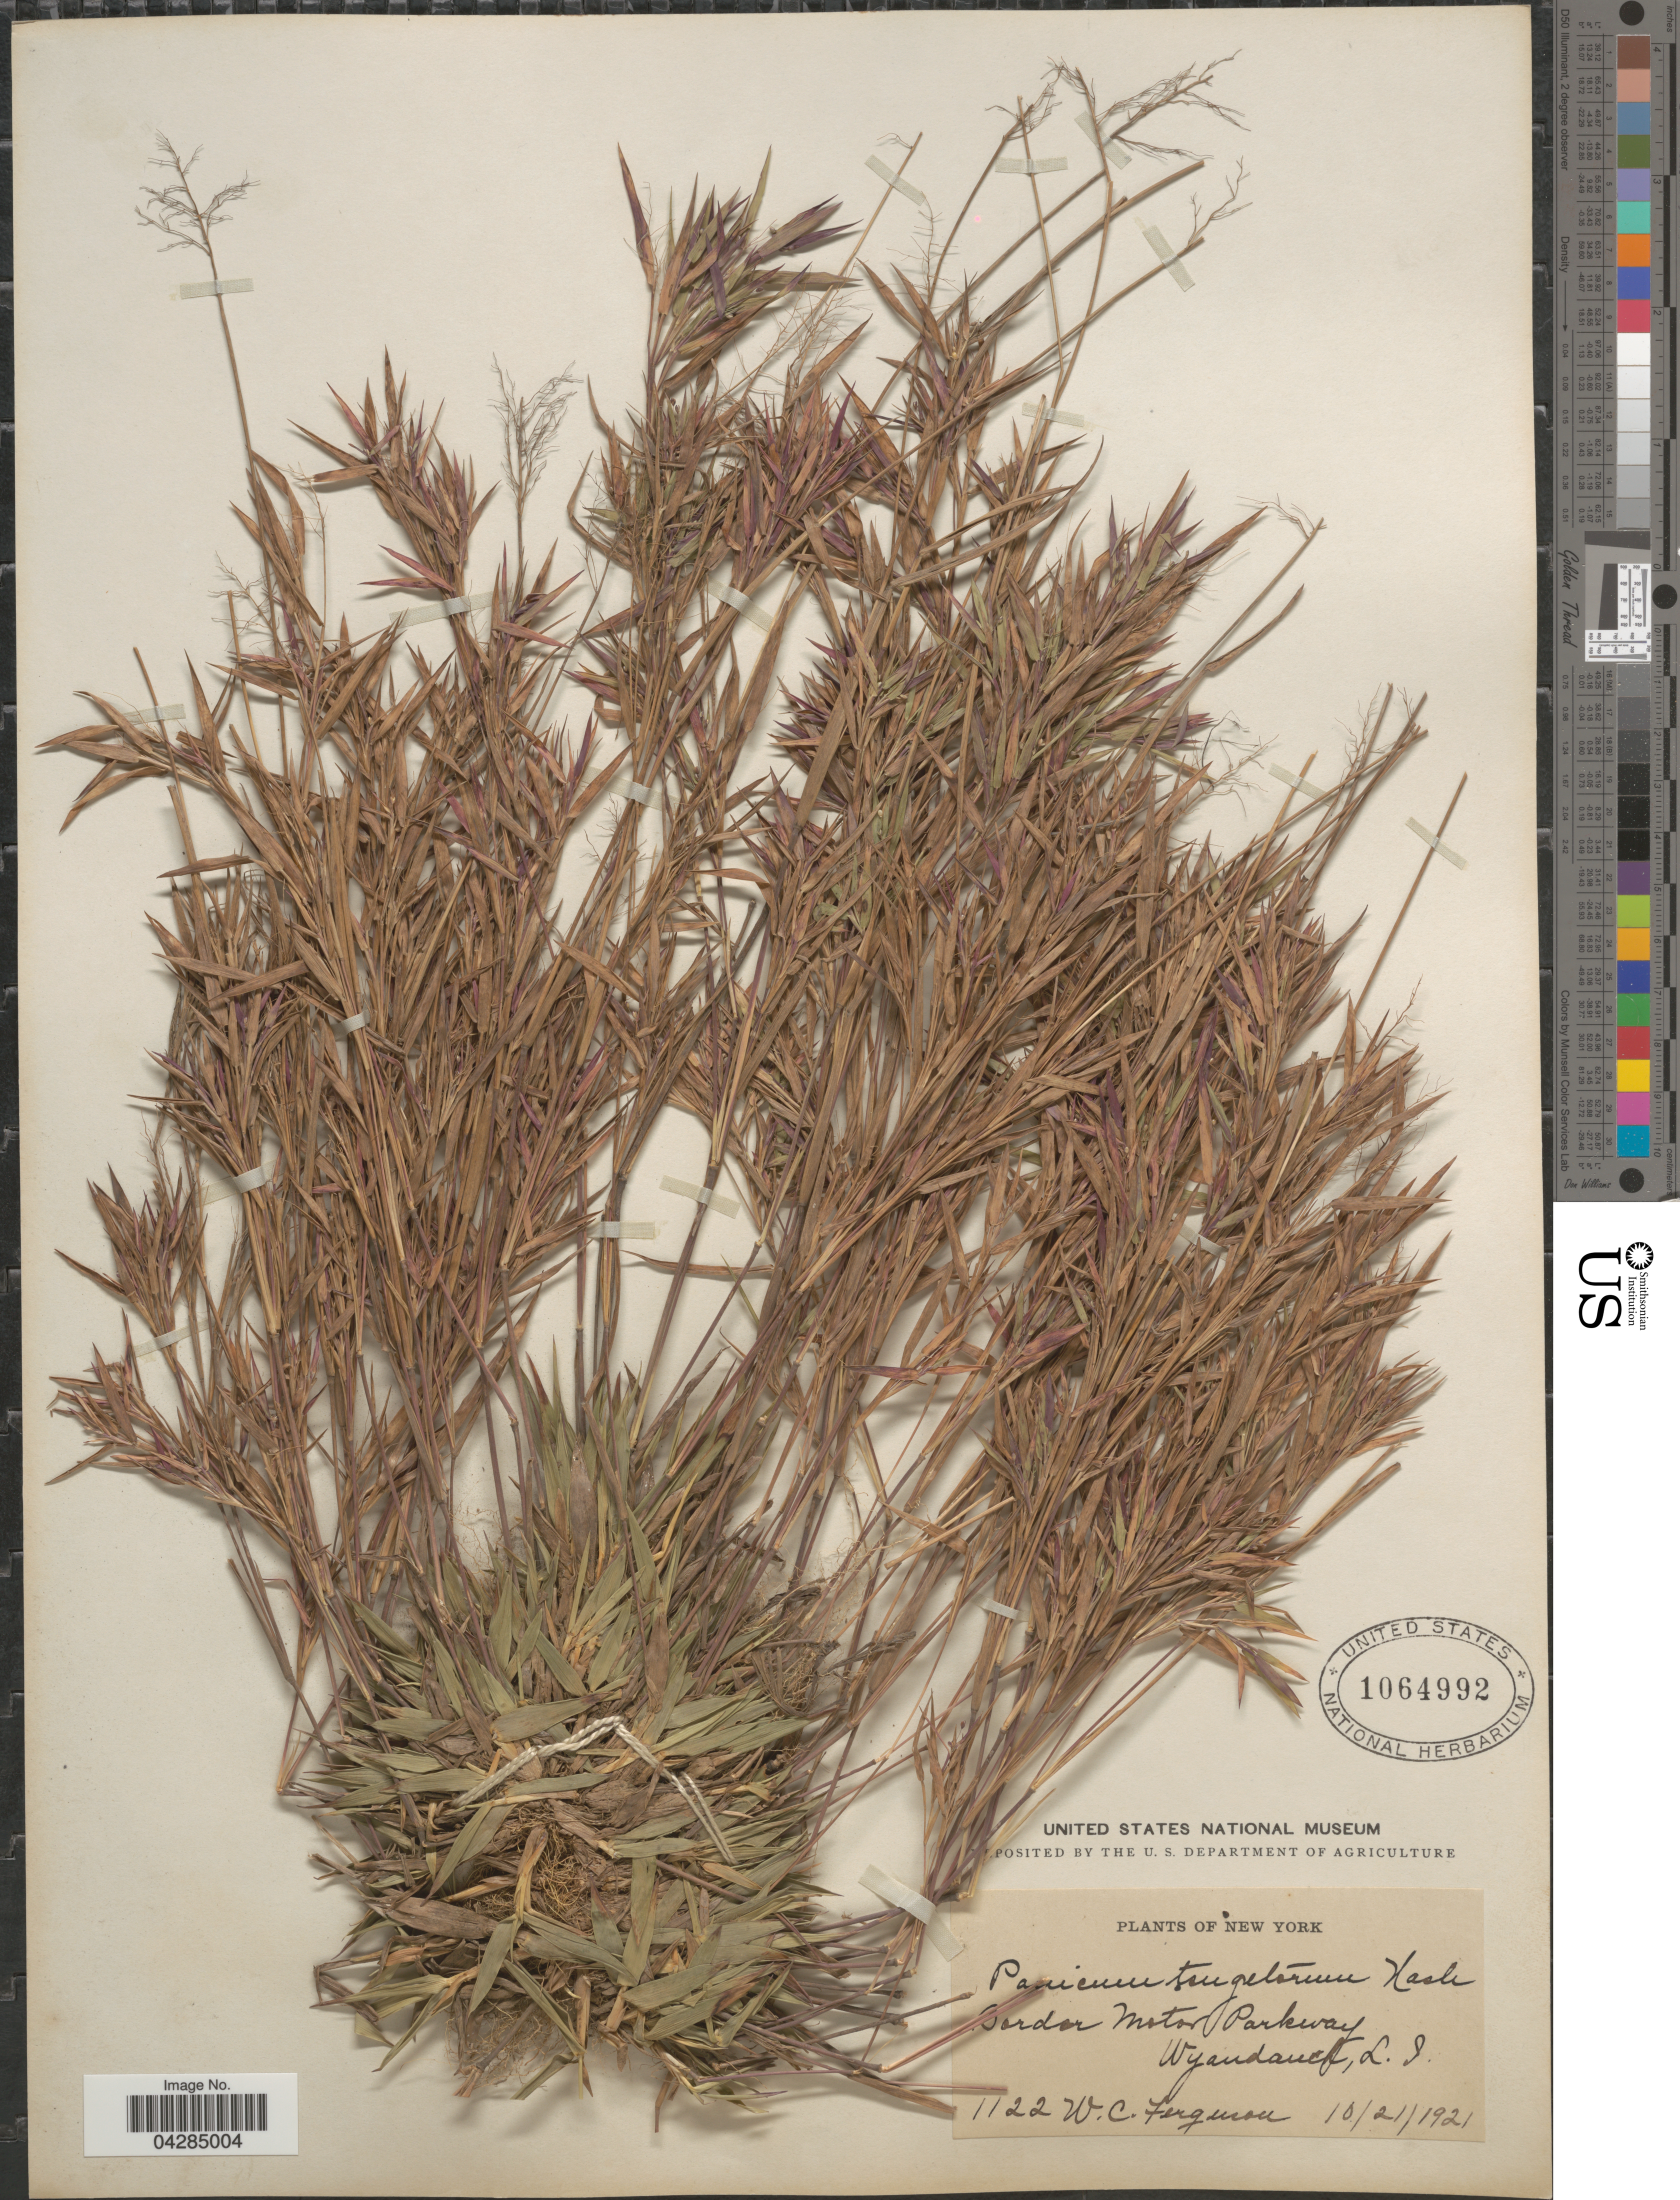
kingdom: Plantae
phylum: Tracheophyta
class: Liliopsida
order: Poales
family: Poaceae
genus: Dichanthelium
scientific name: Dichanthelium portoricense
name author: (Desv. ex Ham.) B.F. Hansen & Wunderlin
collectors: W. Ferguson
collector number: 1122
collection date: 1921-10-21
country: United States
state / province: New York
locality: Border Motor Parkway. Wyandanch, L. I.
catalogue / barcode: US 1064992